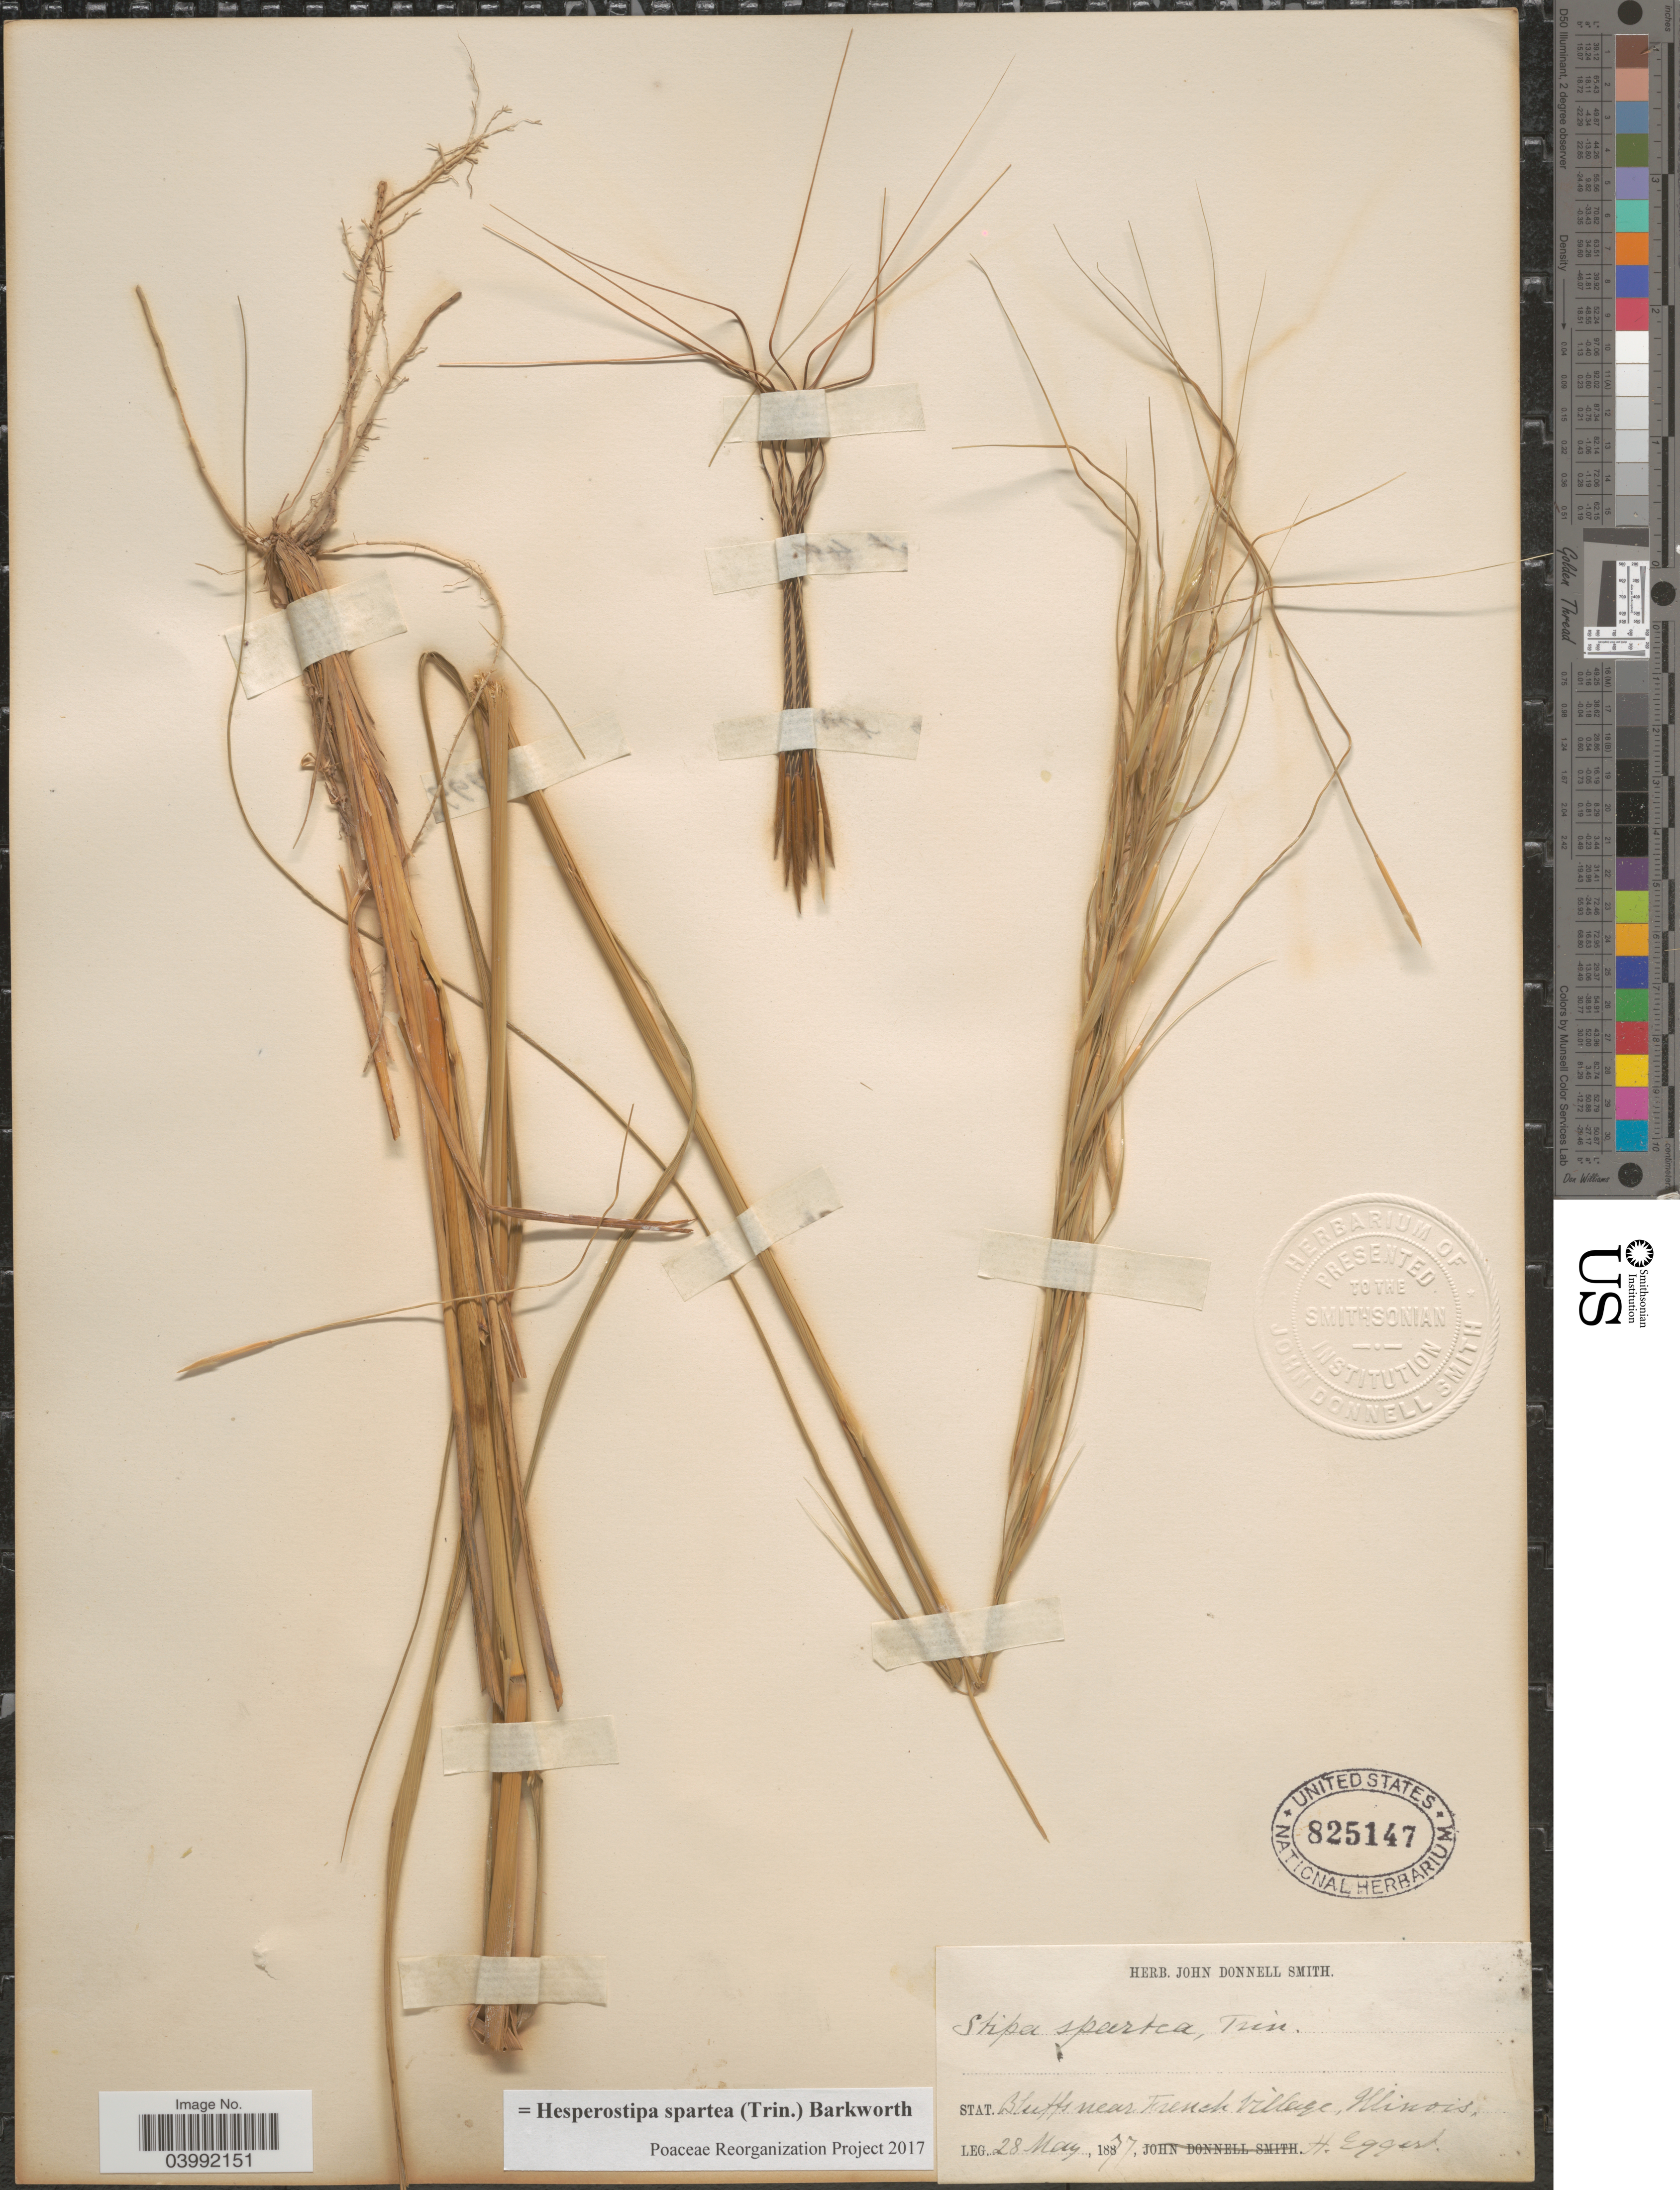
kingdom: Plantae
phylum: Tracheophyta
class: Liliopsida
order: Poales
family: Poaceae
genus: Hesperostipa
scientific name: Hesperostipa spartea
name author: (Trin.) Barkworth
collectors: H. Eggert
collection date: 1877-05-28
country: United States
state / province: Illinois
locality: Stat. Bluffs near French Village.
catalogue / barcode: US 825147